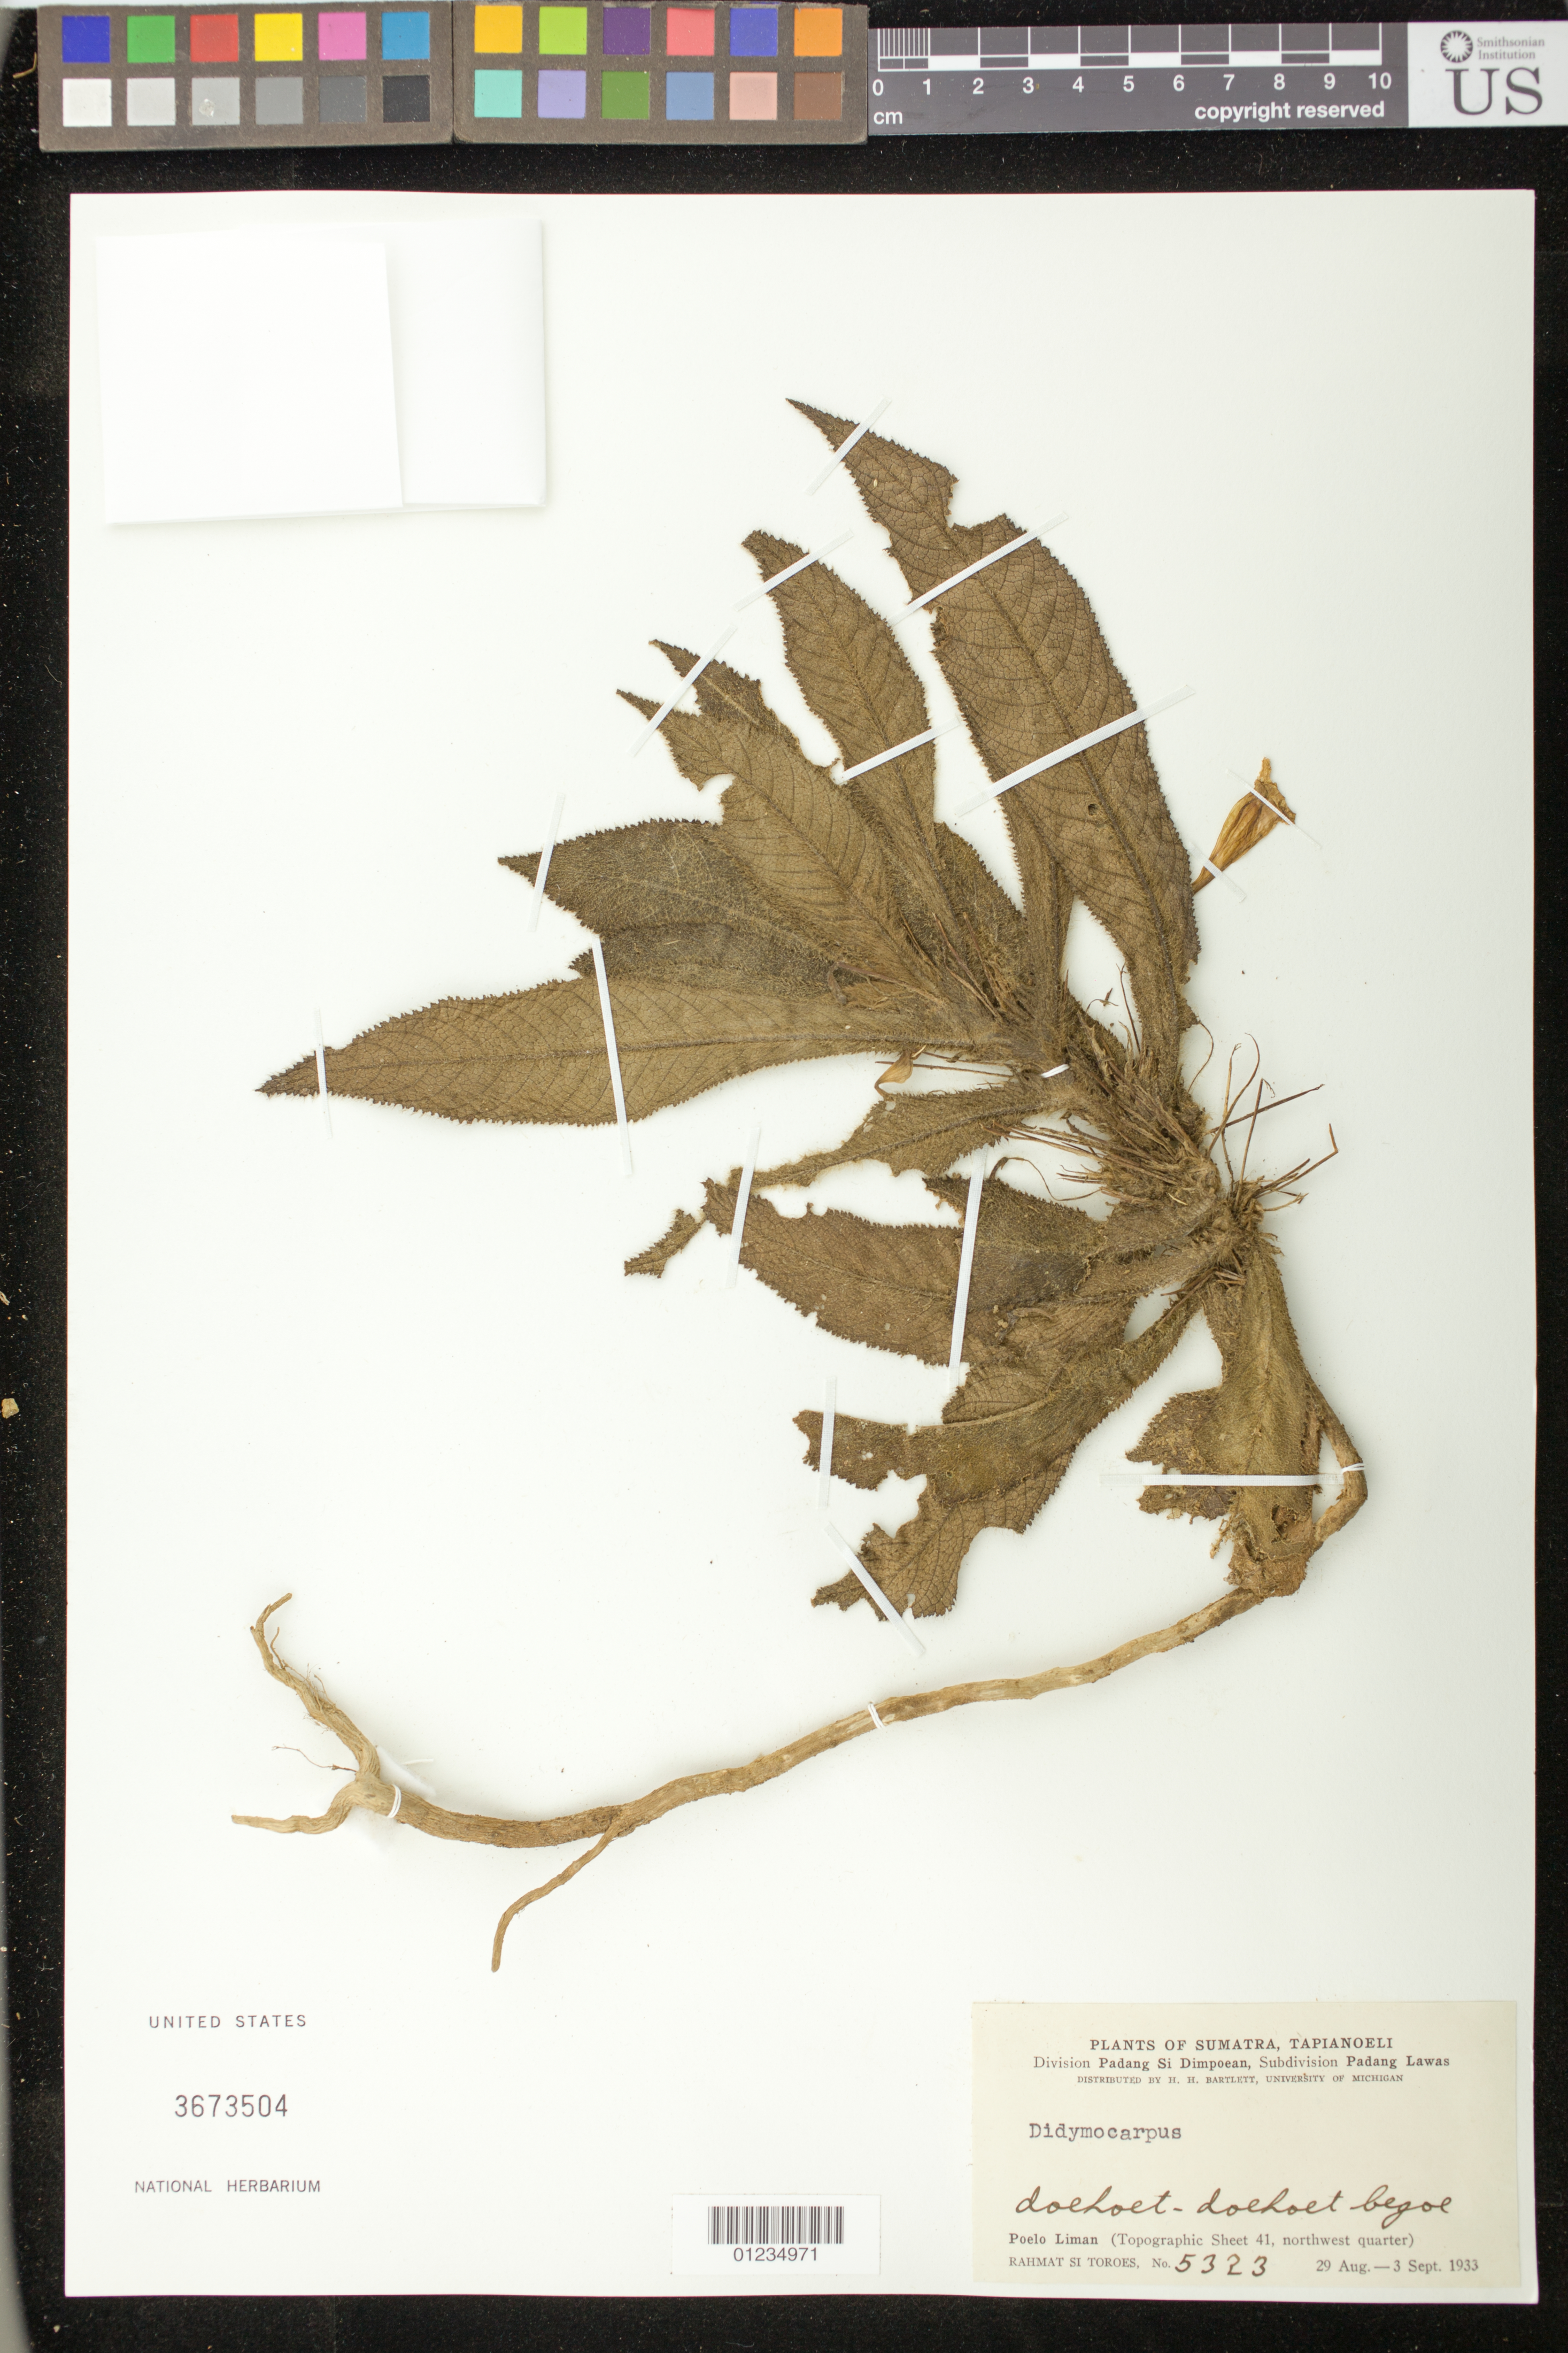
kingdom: Plantae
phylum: Tracheophyta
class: Magnoliopsida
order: Lamiales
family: Gesneriaceae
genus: Didymocarpus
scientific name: Didymocarpus sp.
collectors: Rahmat Si Boeea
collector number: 5323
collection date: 1933-08-29/1933-09-03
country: Indonesia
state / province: Sumatra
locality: Tapianoeli. Division Padang Si Dimpoean. Subdivision Padang Lawas. Poelo Liman.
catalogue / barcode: US 3673504